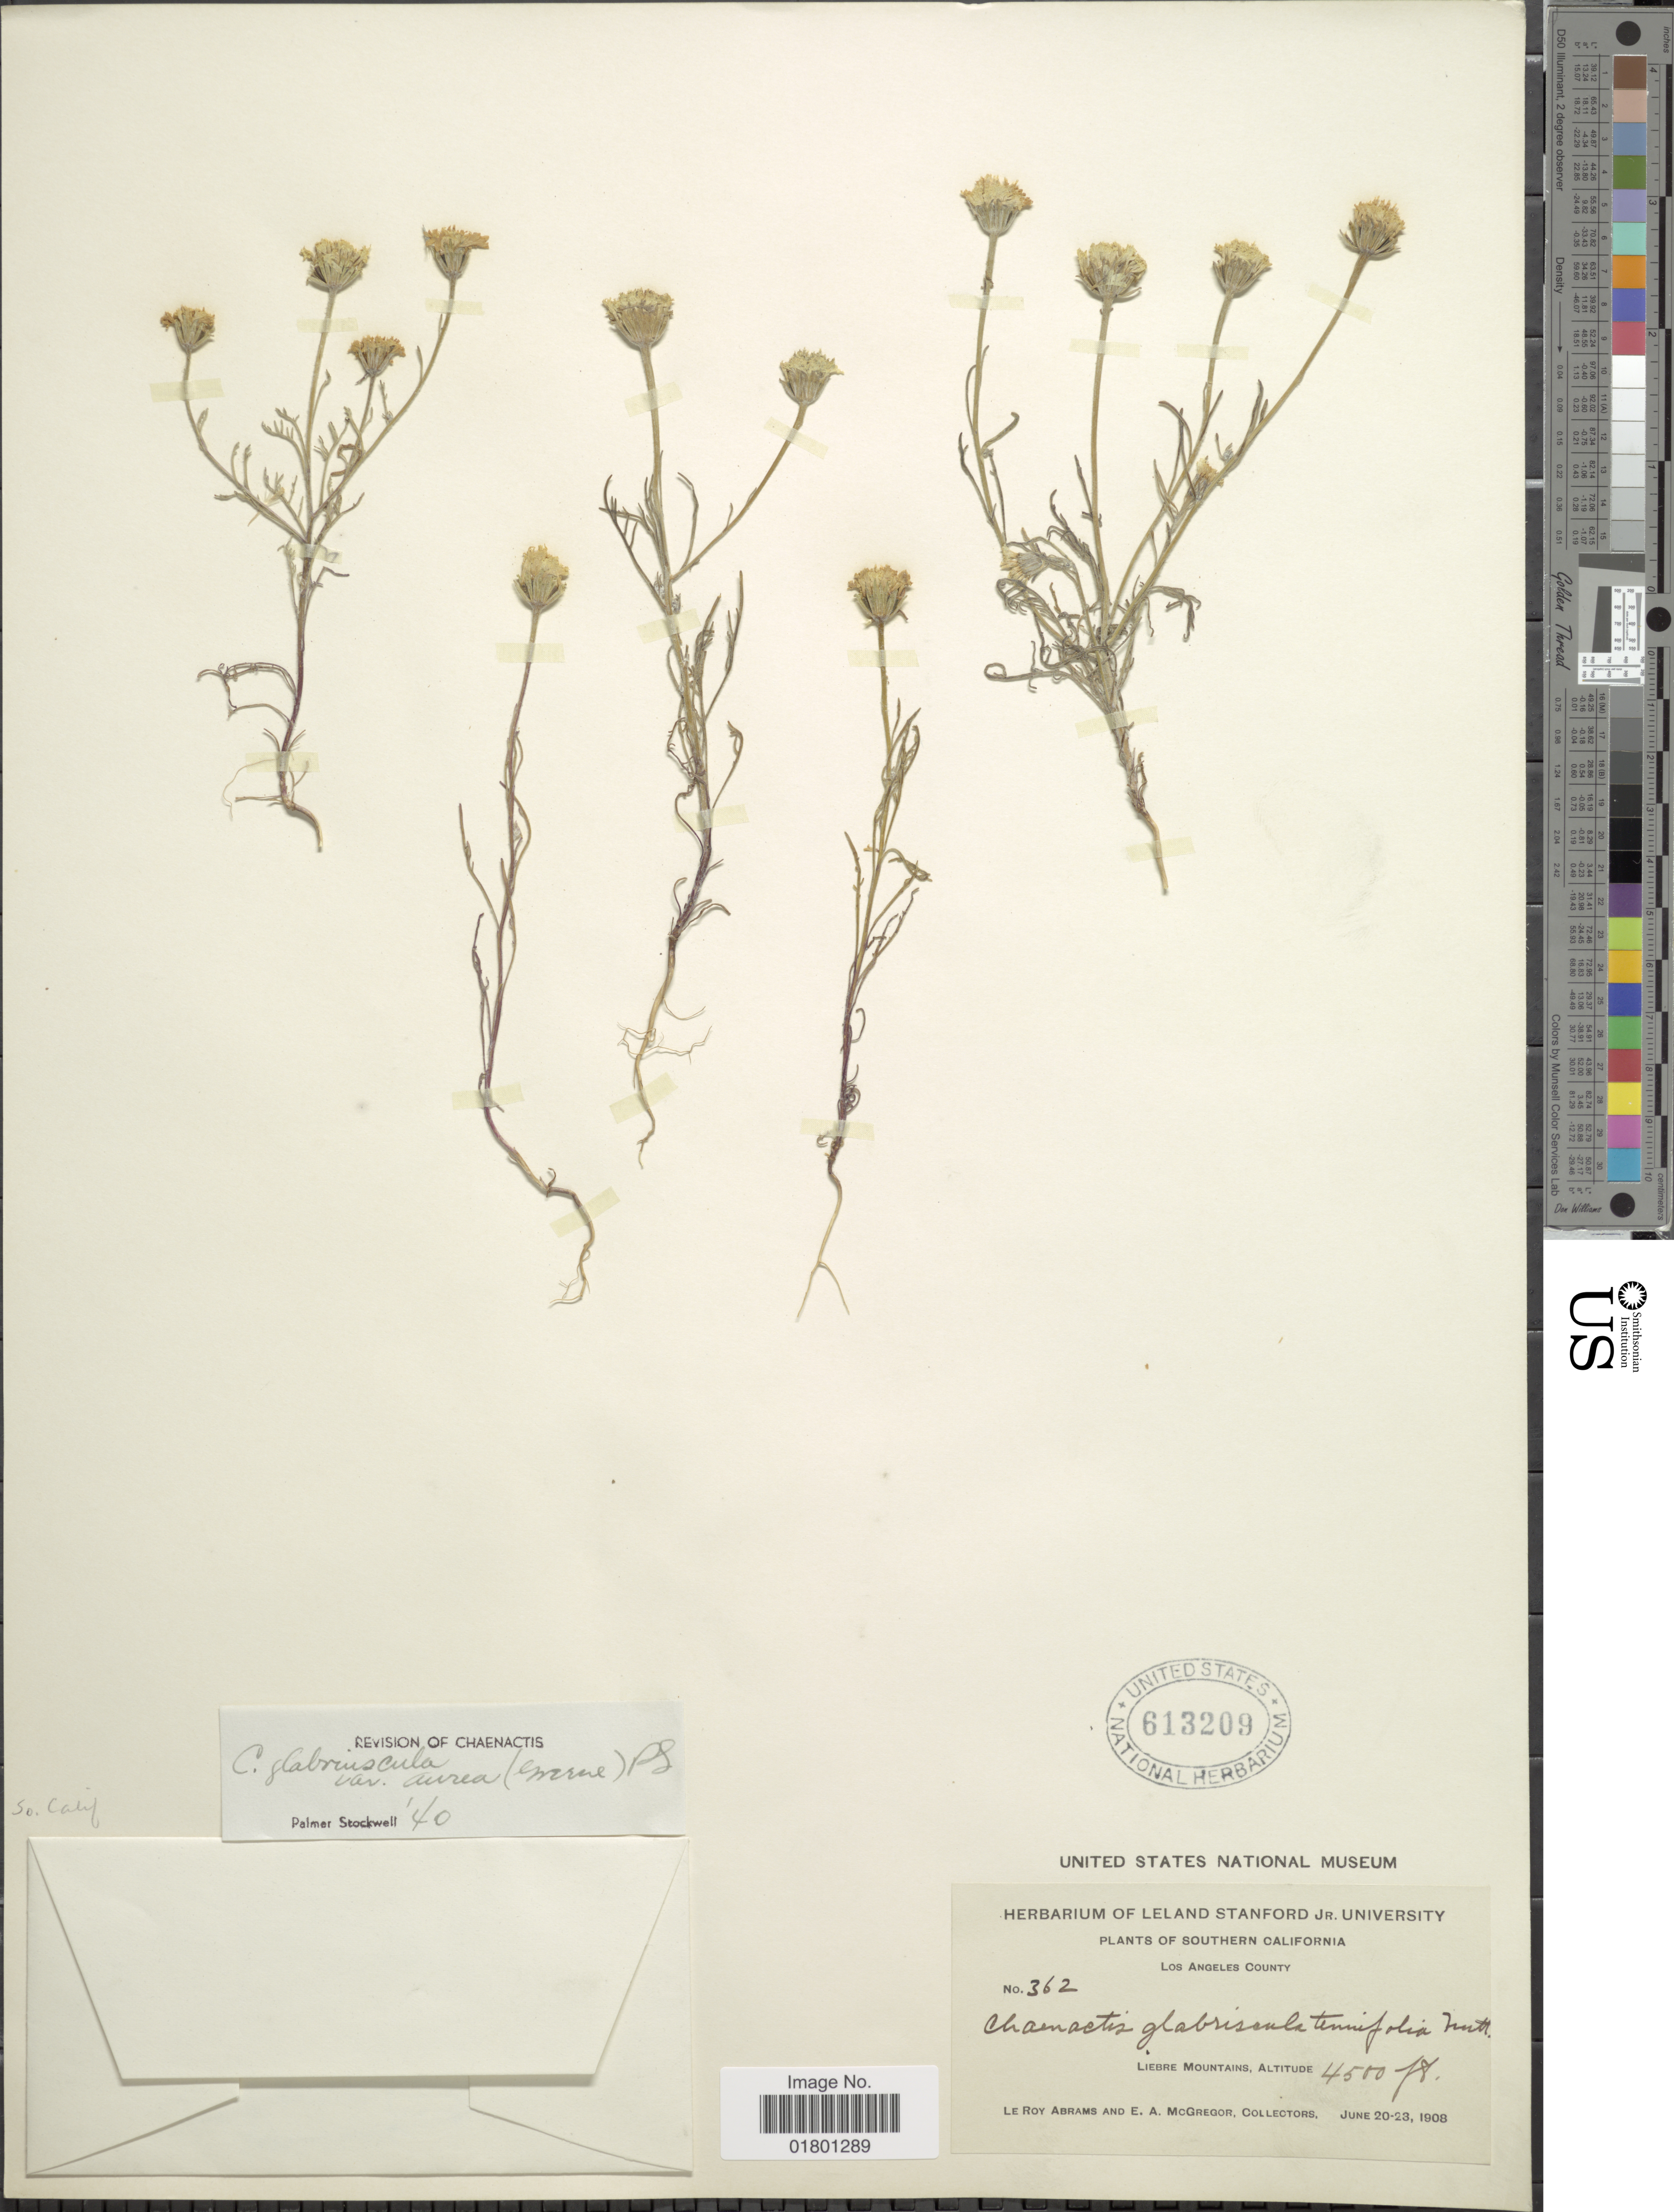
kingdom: Plantae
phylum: Tracheophyta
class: Magnoliopsida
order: Asterales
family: Asteraceae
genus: Chaenactis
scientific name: Chaenactis glabriuscula var. aurea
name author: (Greene ex Rydb.) Stockw.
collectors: L. Abrams & E. A. McGregor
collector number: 362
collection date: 1908-06-20/1908-06-23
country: United States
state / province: California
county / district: Los Angeles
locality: Southern California, Los Angeles County, Liebre Mountains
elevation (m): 1372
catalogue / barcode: US 613209